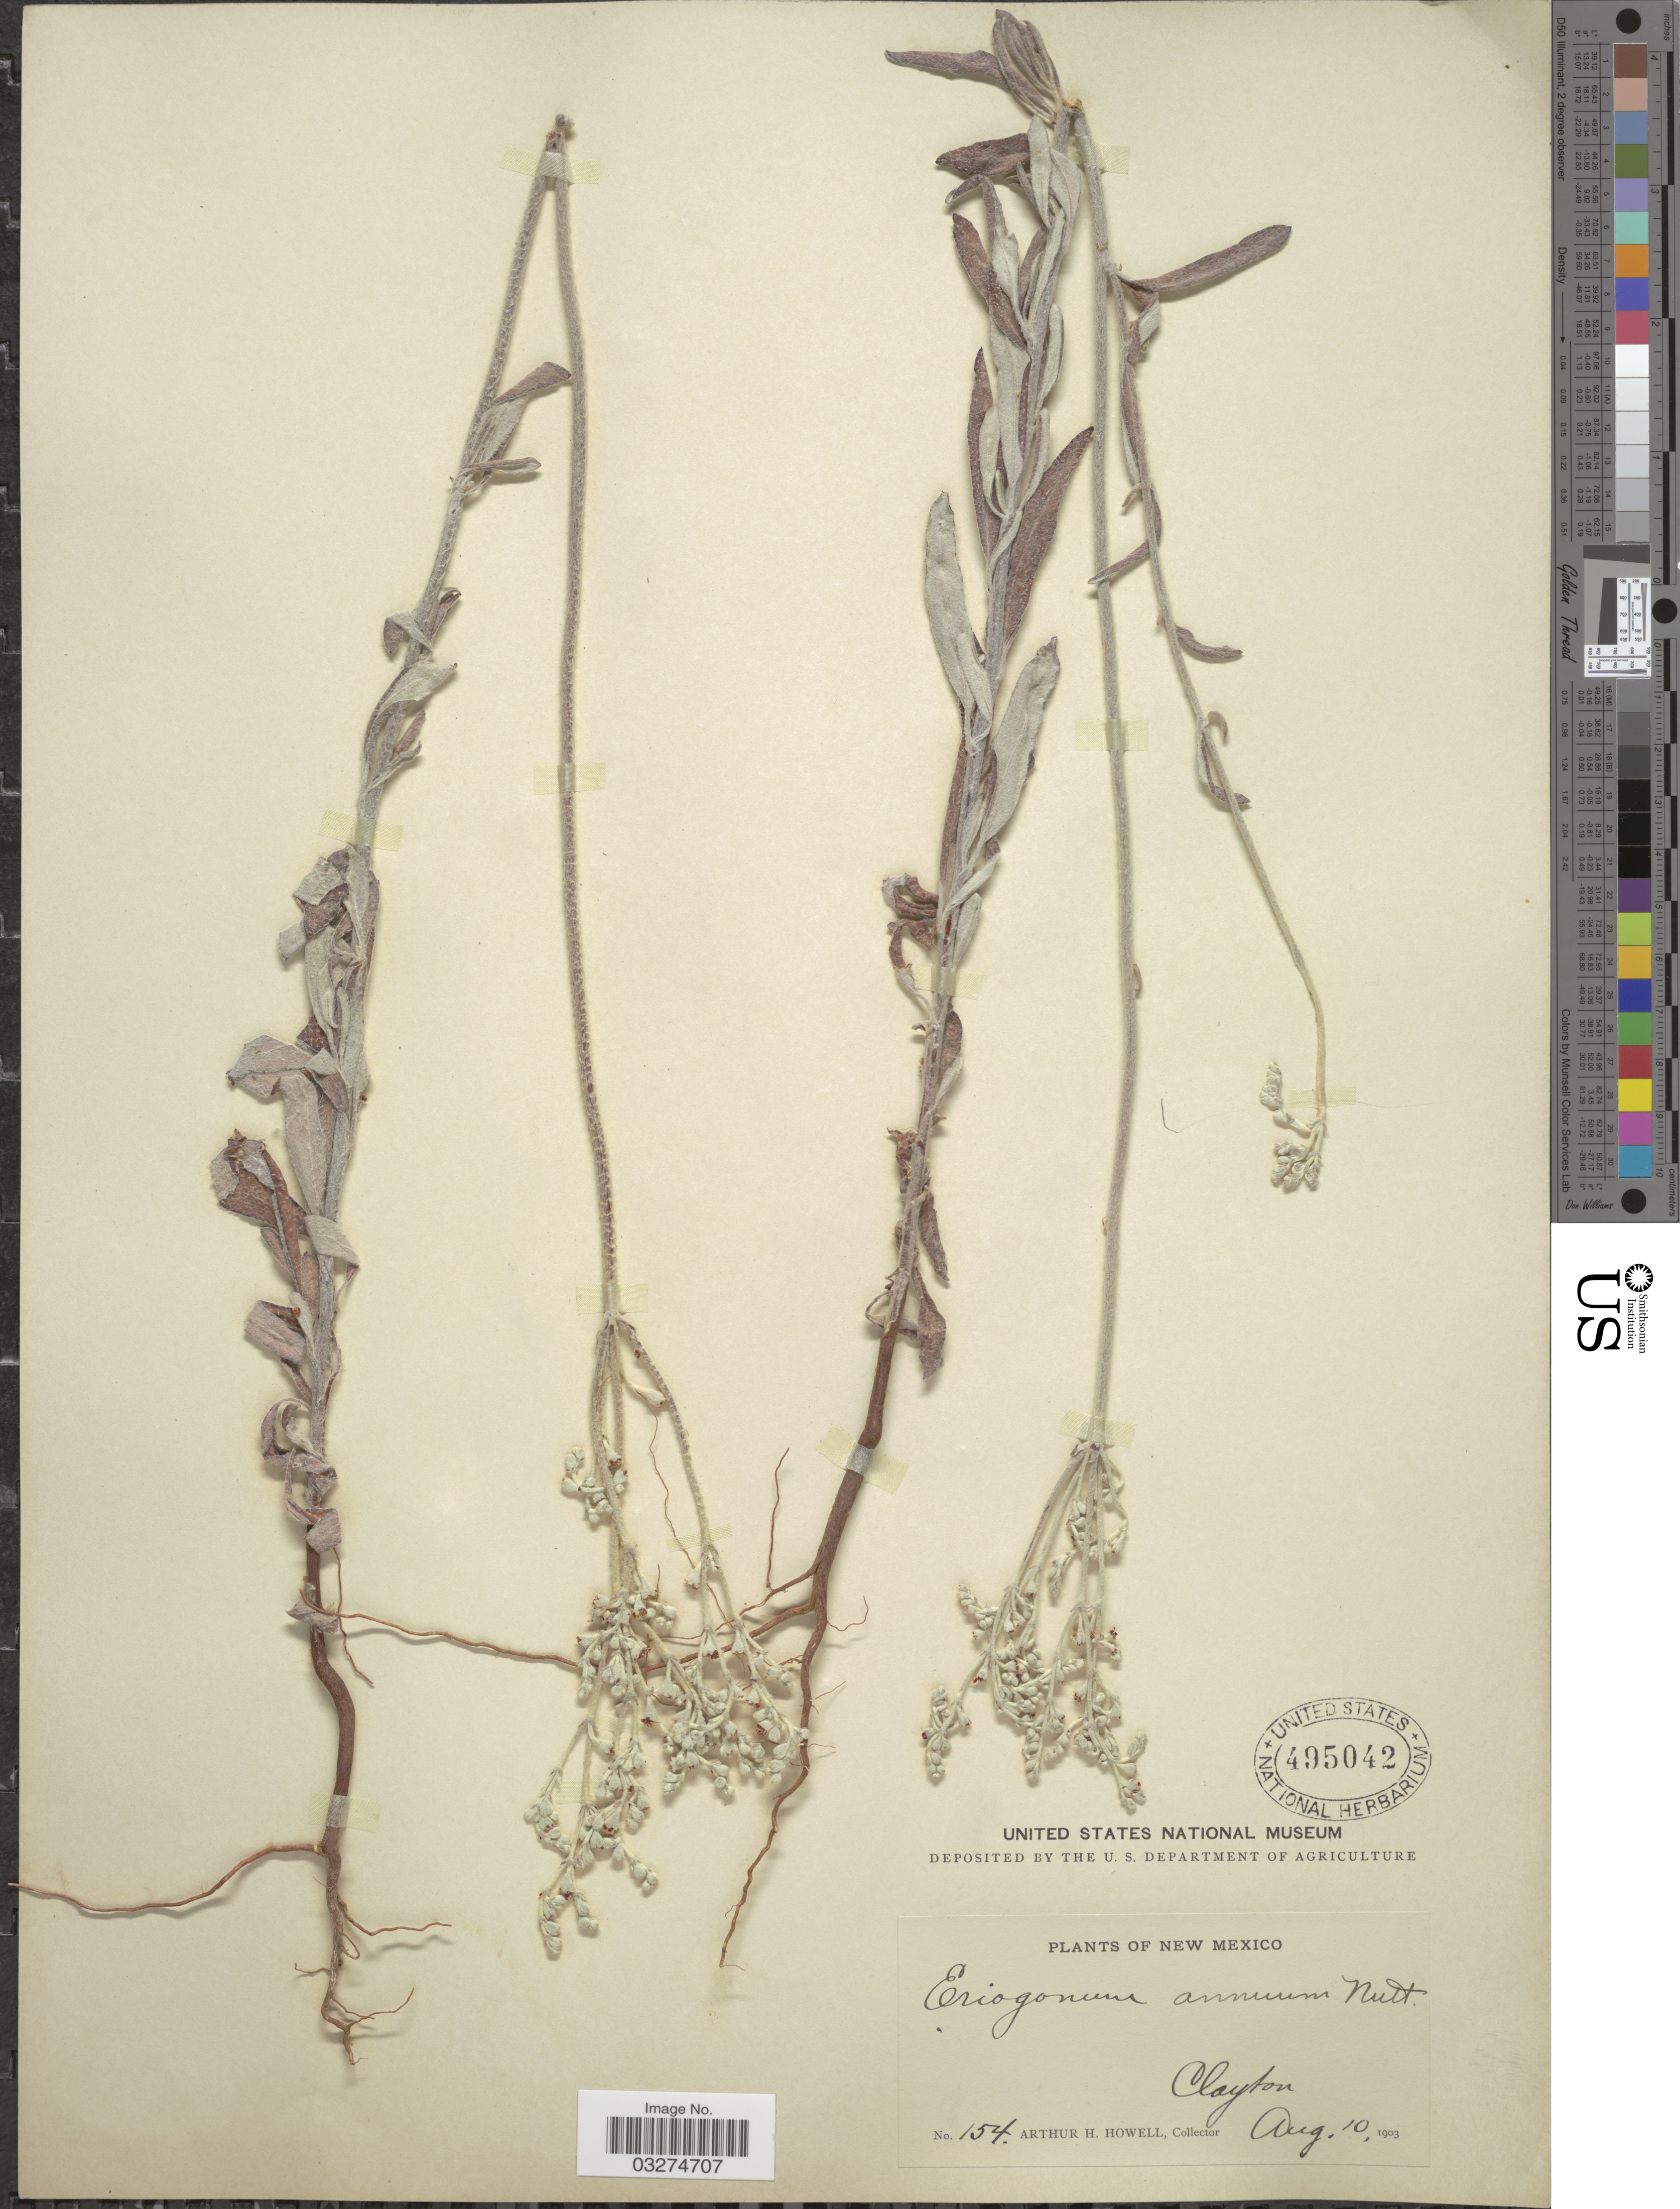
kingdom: Plantae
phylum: Tracheophyta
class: Magnoliopsida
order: Caryophyllales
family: Polygonaceae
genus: Eriogonum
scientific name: Eriogonum annuum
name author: Nutt.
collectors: A. H. Howell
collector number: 154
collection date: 1903-08-10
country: United States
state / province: New Mexico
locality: Clayton.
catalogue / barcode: US 495042